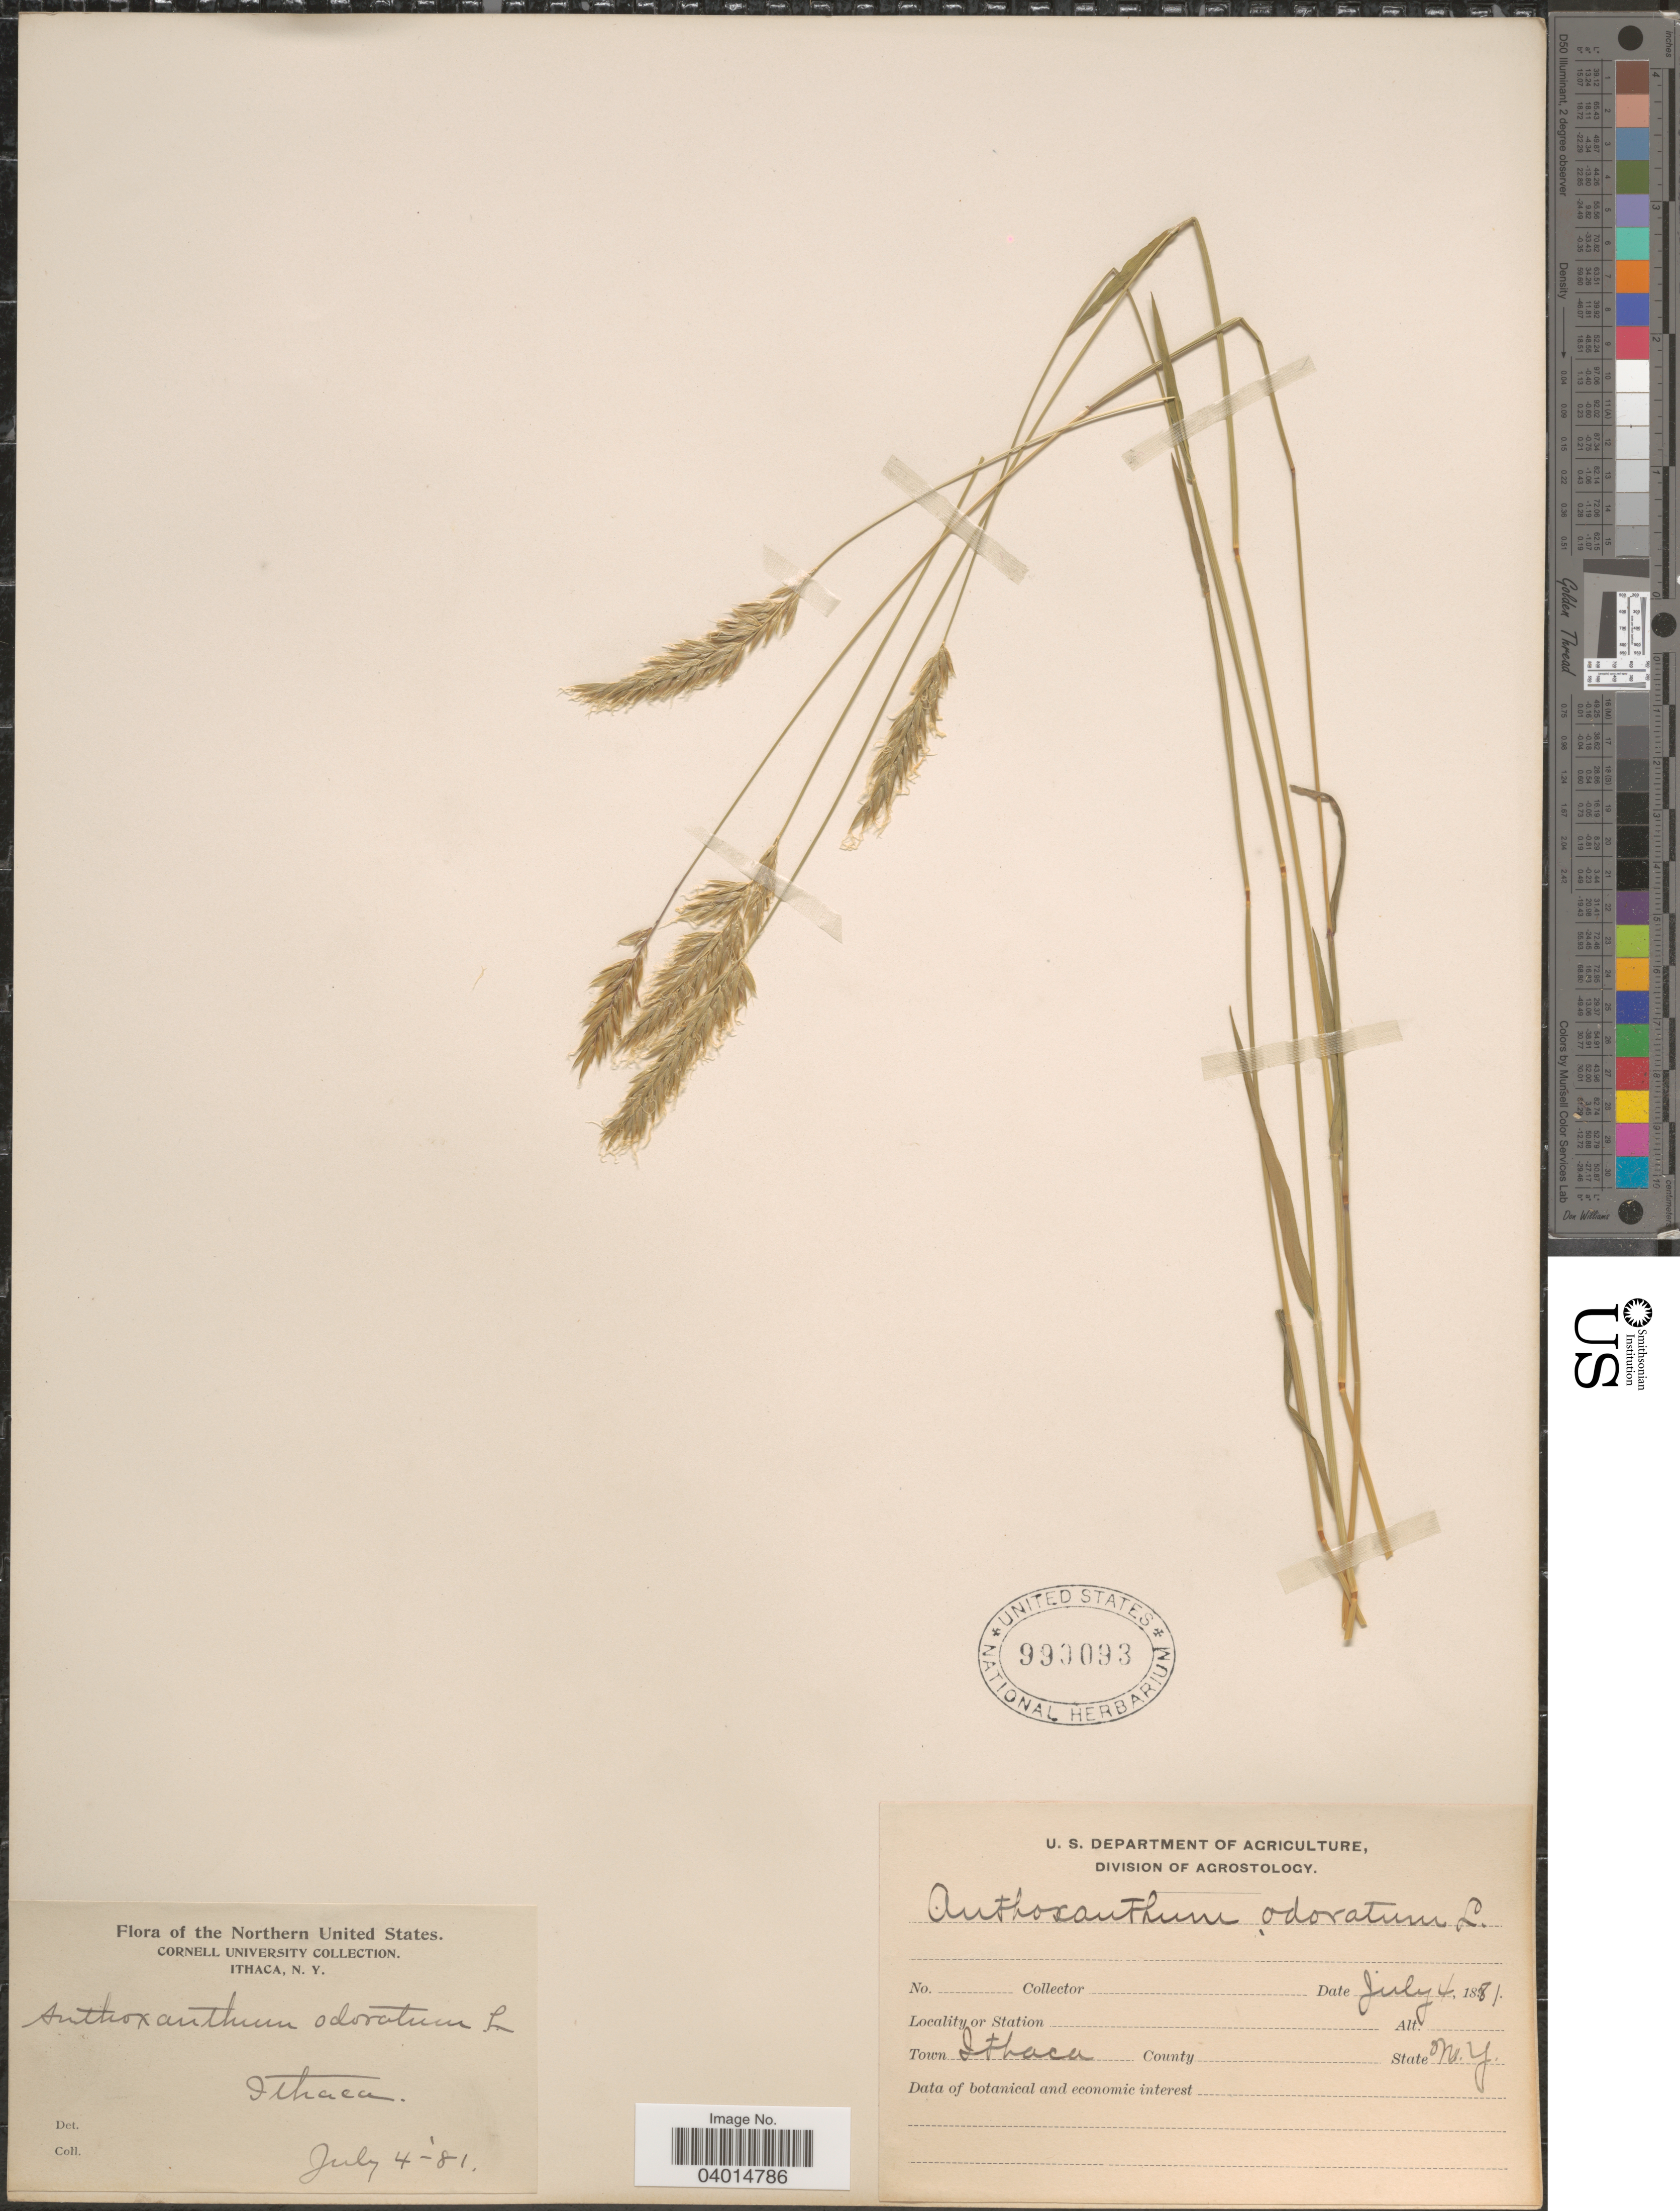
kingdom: Plantae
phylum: Tracheophyta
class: Liliopsida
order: Poales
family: Poaceae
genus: Anthoxanthum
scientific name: Anthoxanthum odoratum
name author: L.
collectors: Cornell University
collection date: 1881-07-04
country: United States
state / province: New York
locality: Ithaca.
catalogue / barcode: US 990093